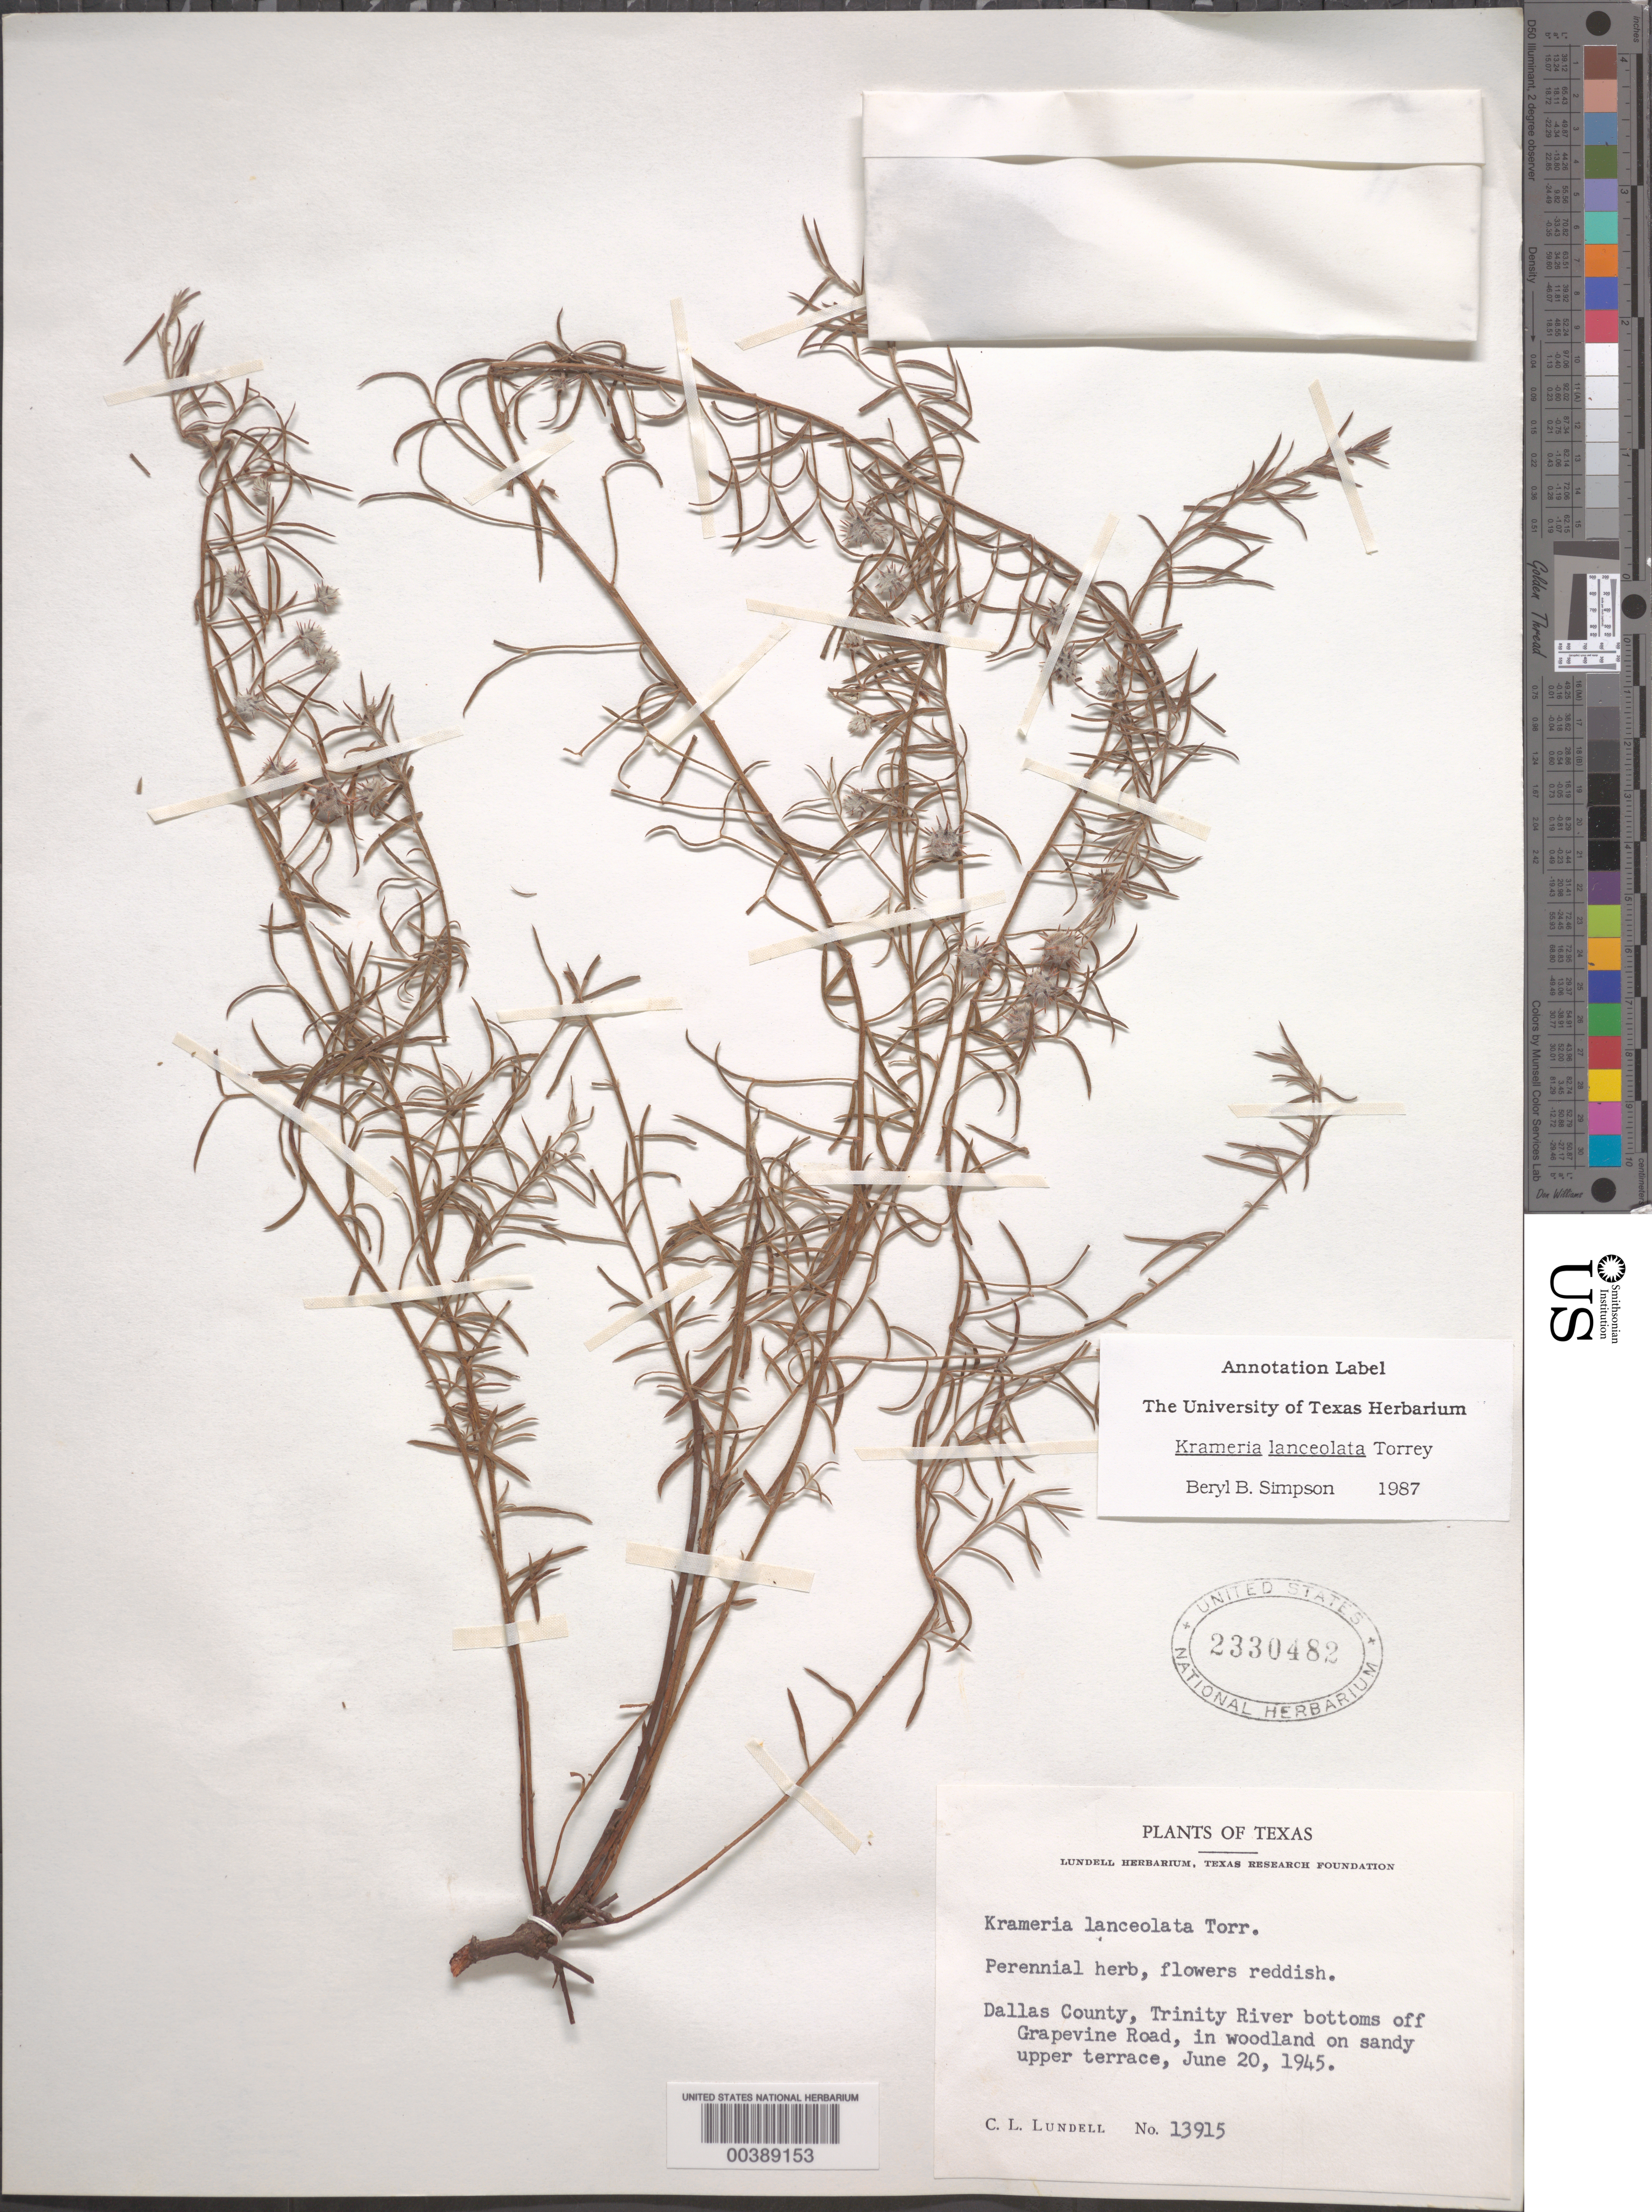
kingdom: Plantae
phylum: Tracheophyta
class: Magnoliopsida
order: Zygophyllales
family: Krameriaceae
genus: Krameria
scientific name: Krameria lanceolata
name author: Torr.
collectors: C. L. Lundell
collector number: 13915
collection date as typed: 20 Jun 1945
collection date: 1945-06-20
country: United States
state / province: Texas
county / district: Dallas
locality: Trinity river bottoms off grapevine road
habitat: In woodland on sandy upper terrace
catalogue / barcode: US 2330482